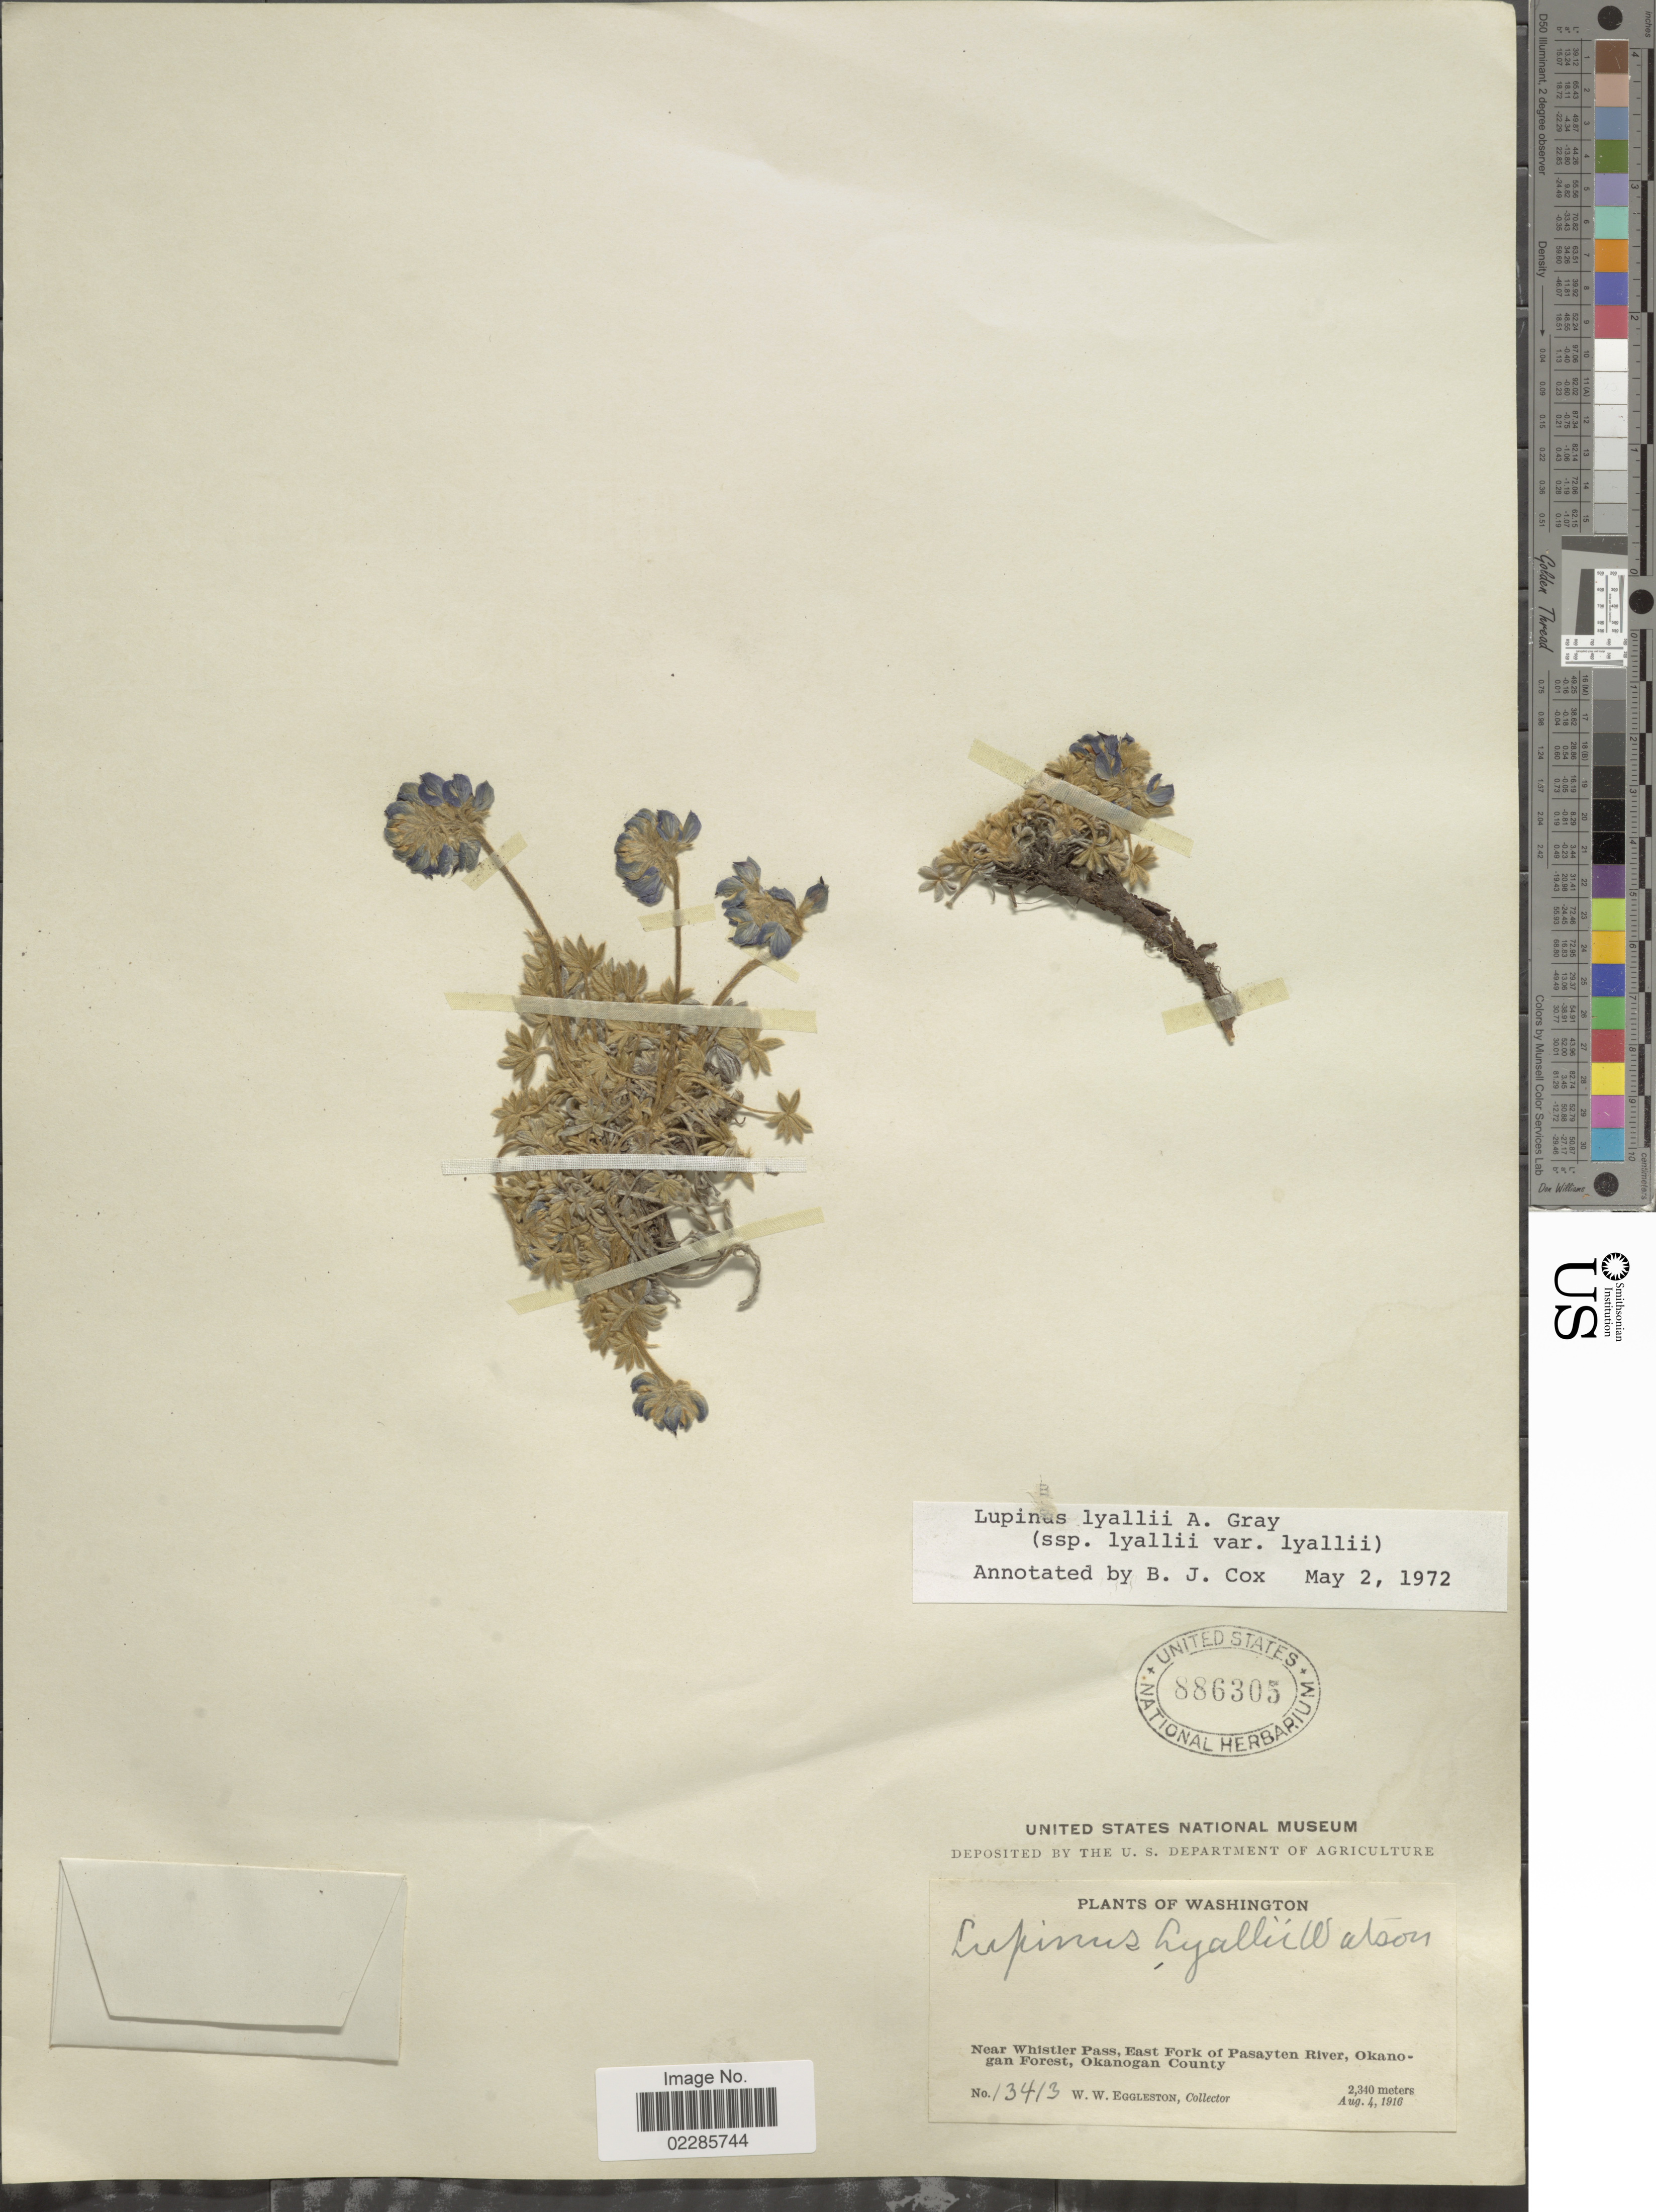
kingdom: Plantae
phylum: Tracheophyta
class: Magnoliopsida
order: Fabales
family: Fabaceae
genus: Lupinus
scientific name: Lupinus lyallii subsp. lyallii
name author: A. Gray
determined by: Cox, B. J.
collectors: W. W. Eggleston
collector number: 13413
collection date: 1916-08-04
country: United States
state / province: Washington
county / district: Okanogan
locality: Near Whistler Pass, East Fork of Pasayten River, Okanogan Forest, Okanogan County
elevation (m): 2340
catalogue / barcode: US 886305